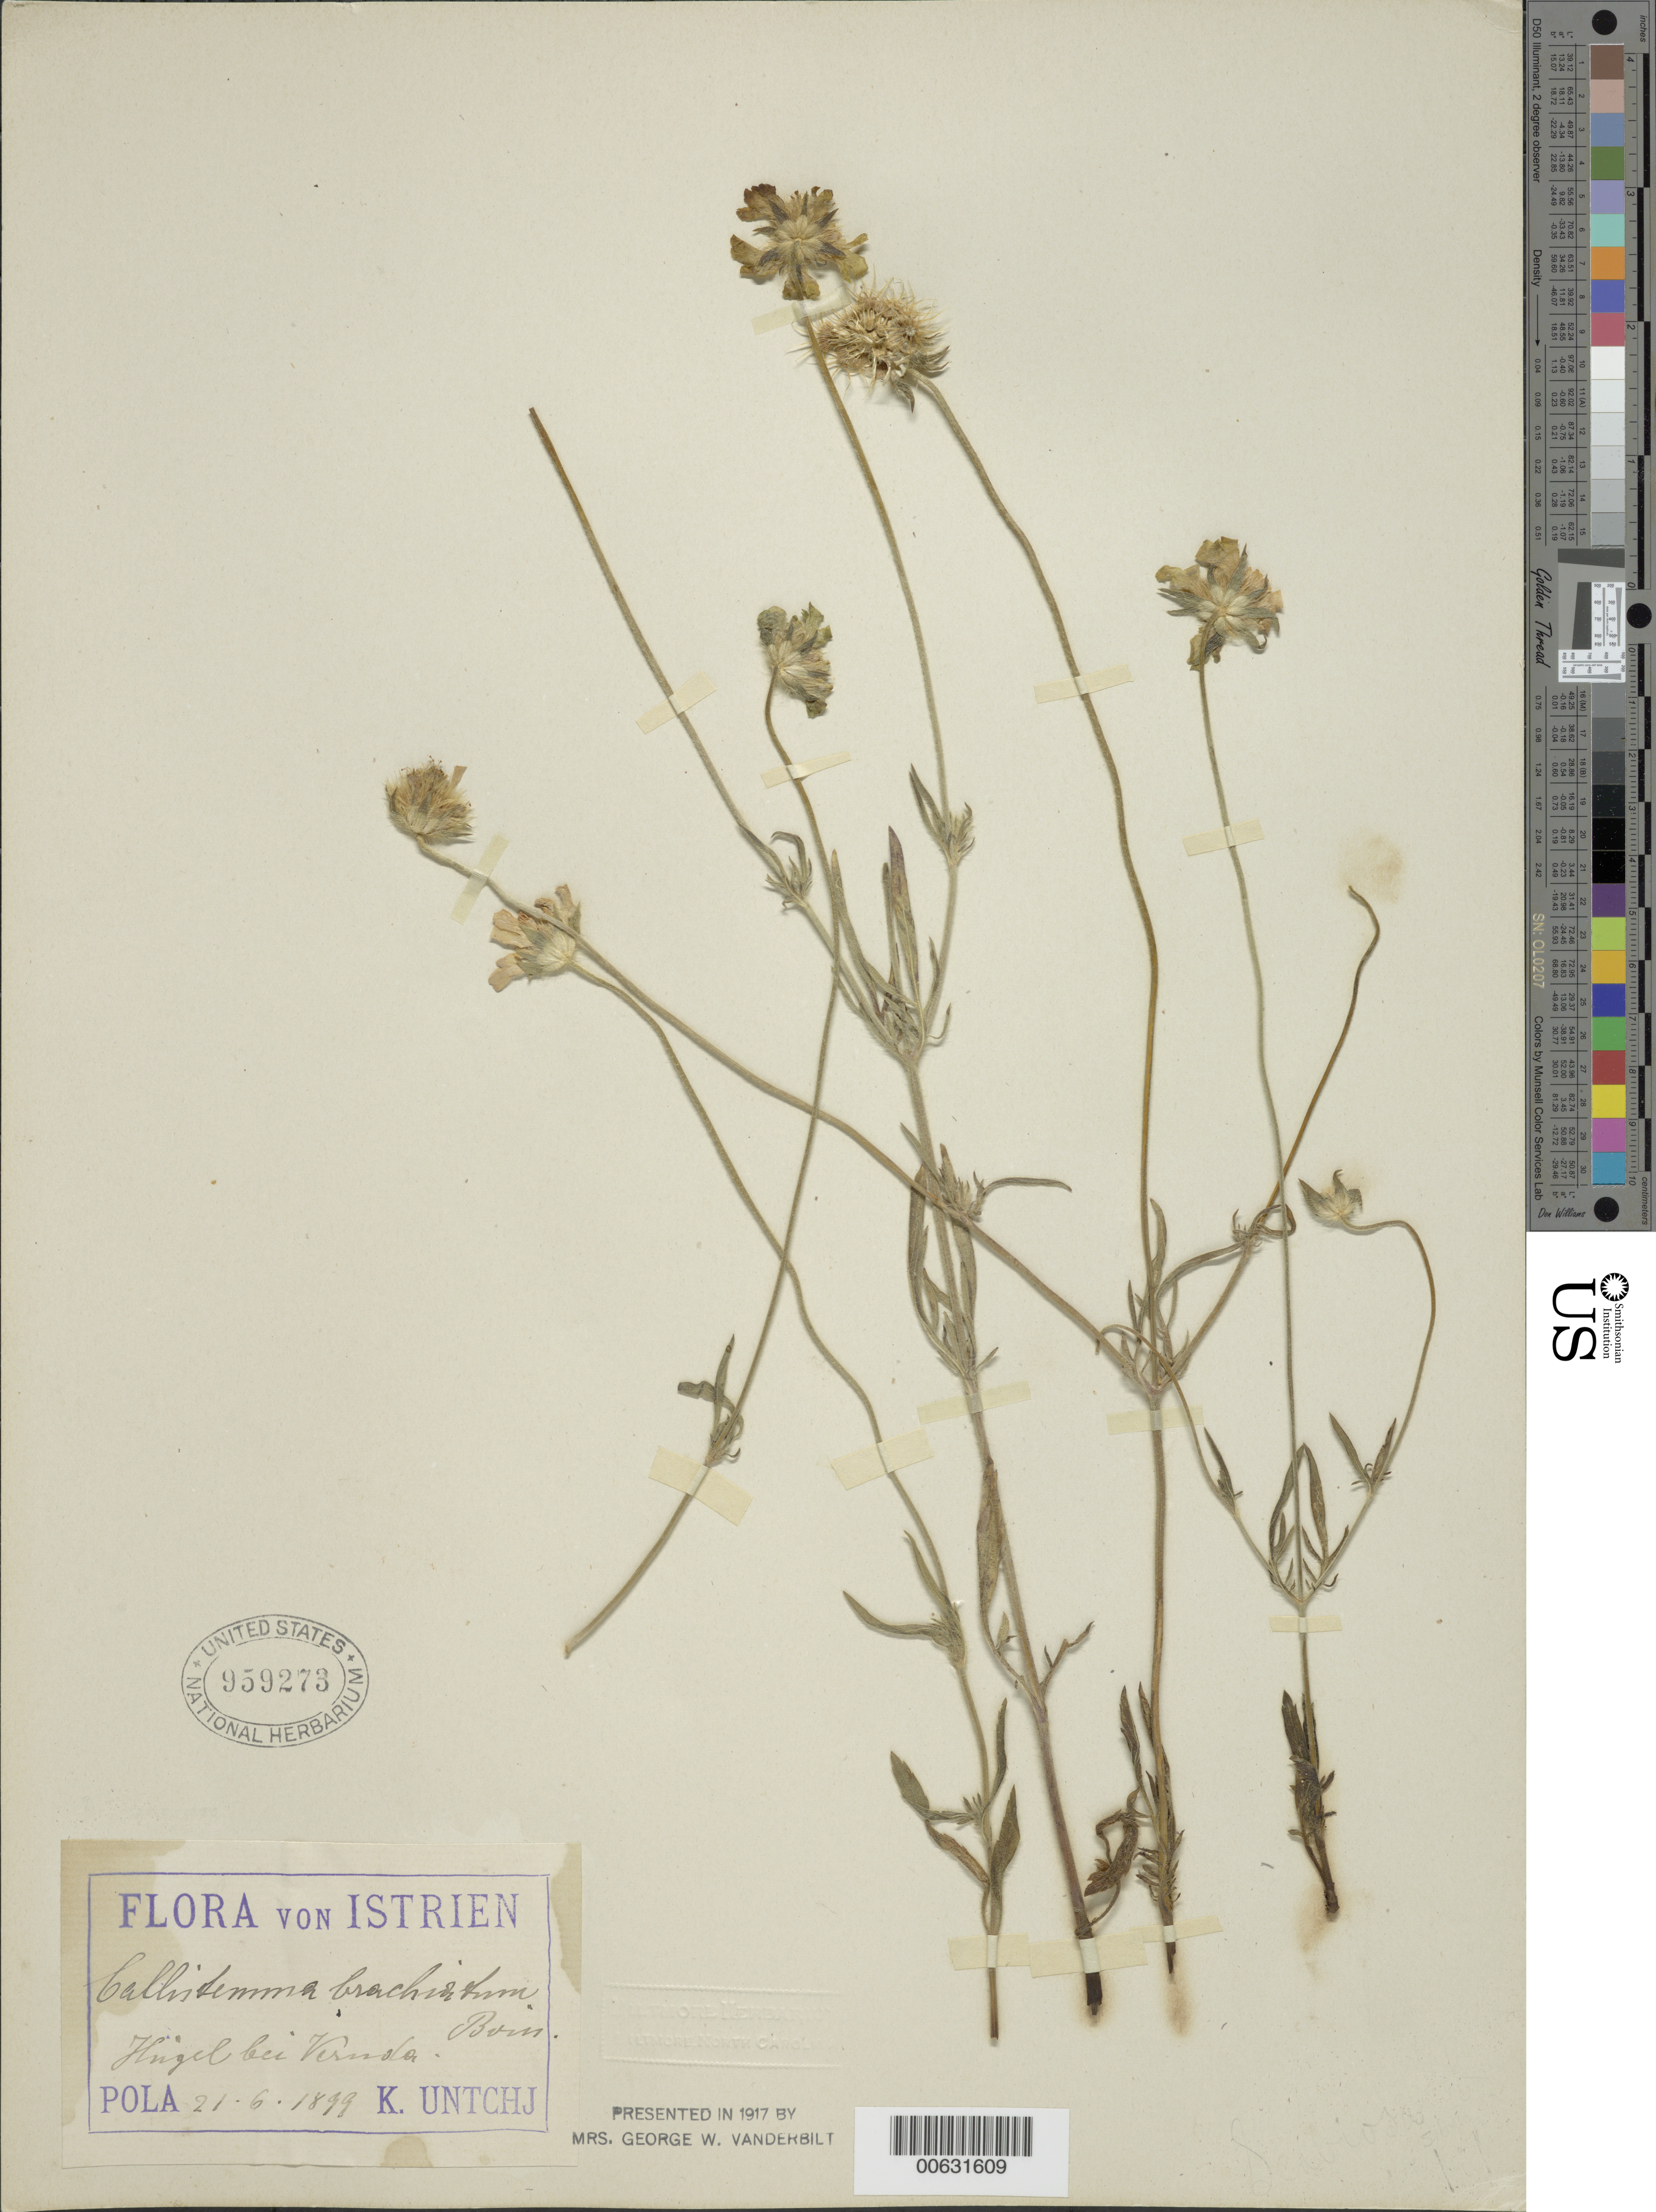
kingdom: Plantae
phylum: Tracheophyta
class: Magnoliopsida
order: Dipsacales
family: Caprifoliaceae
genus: Scabiosa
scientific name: Scabiosa brachiata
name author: Boiss.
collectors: K. Kuntchj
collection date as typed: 21 Jun 1899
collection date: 1899-06-21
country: Croatia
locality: Hugel near Vernda, Pola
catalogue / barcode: US 959273